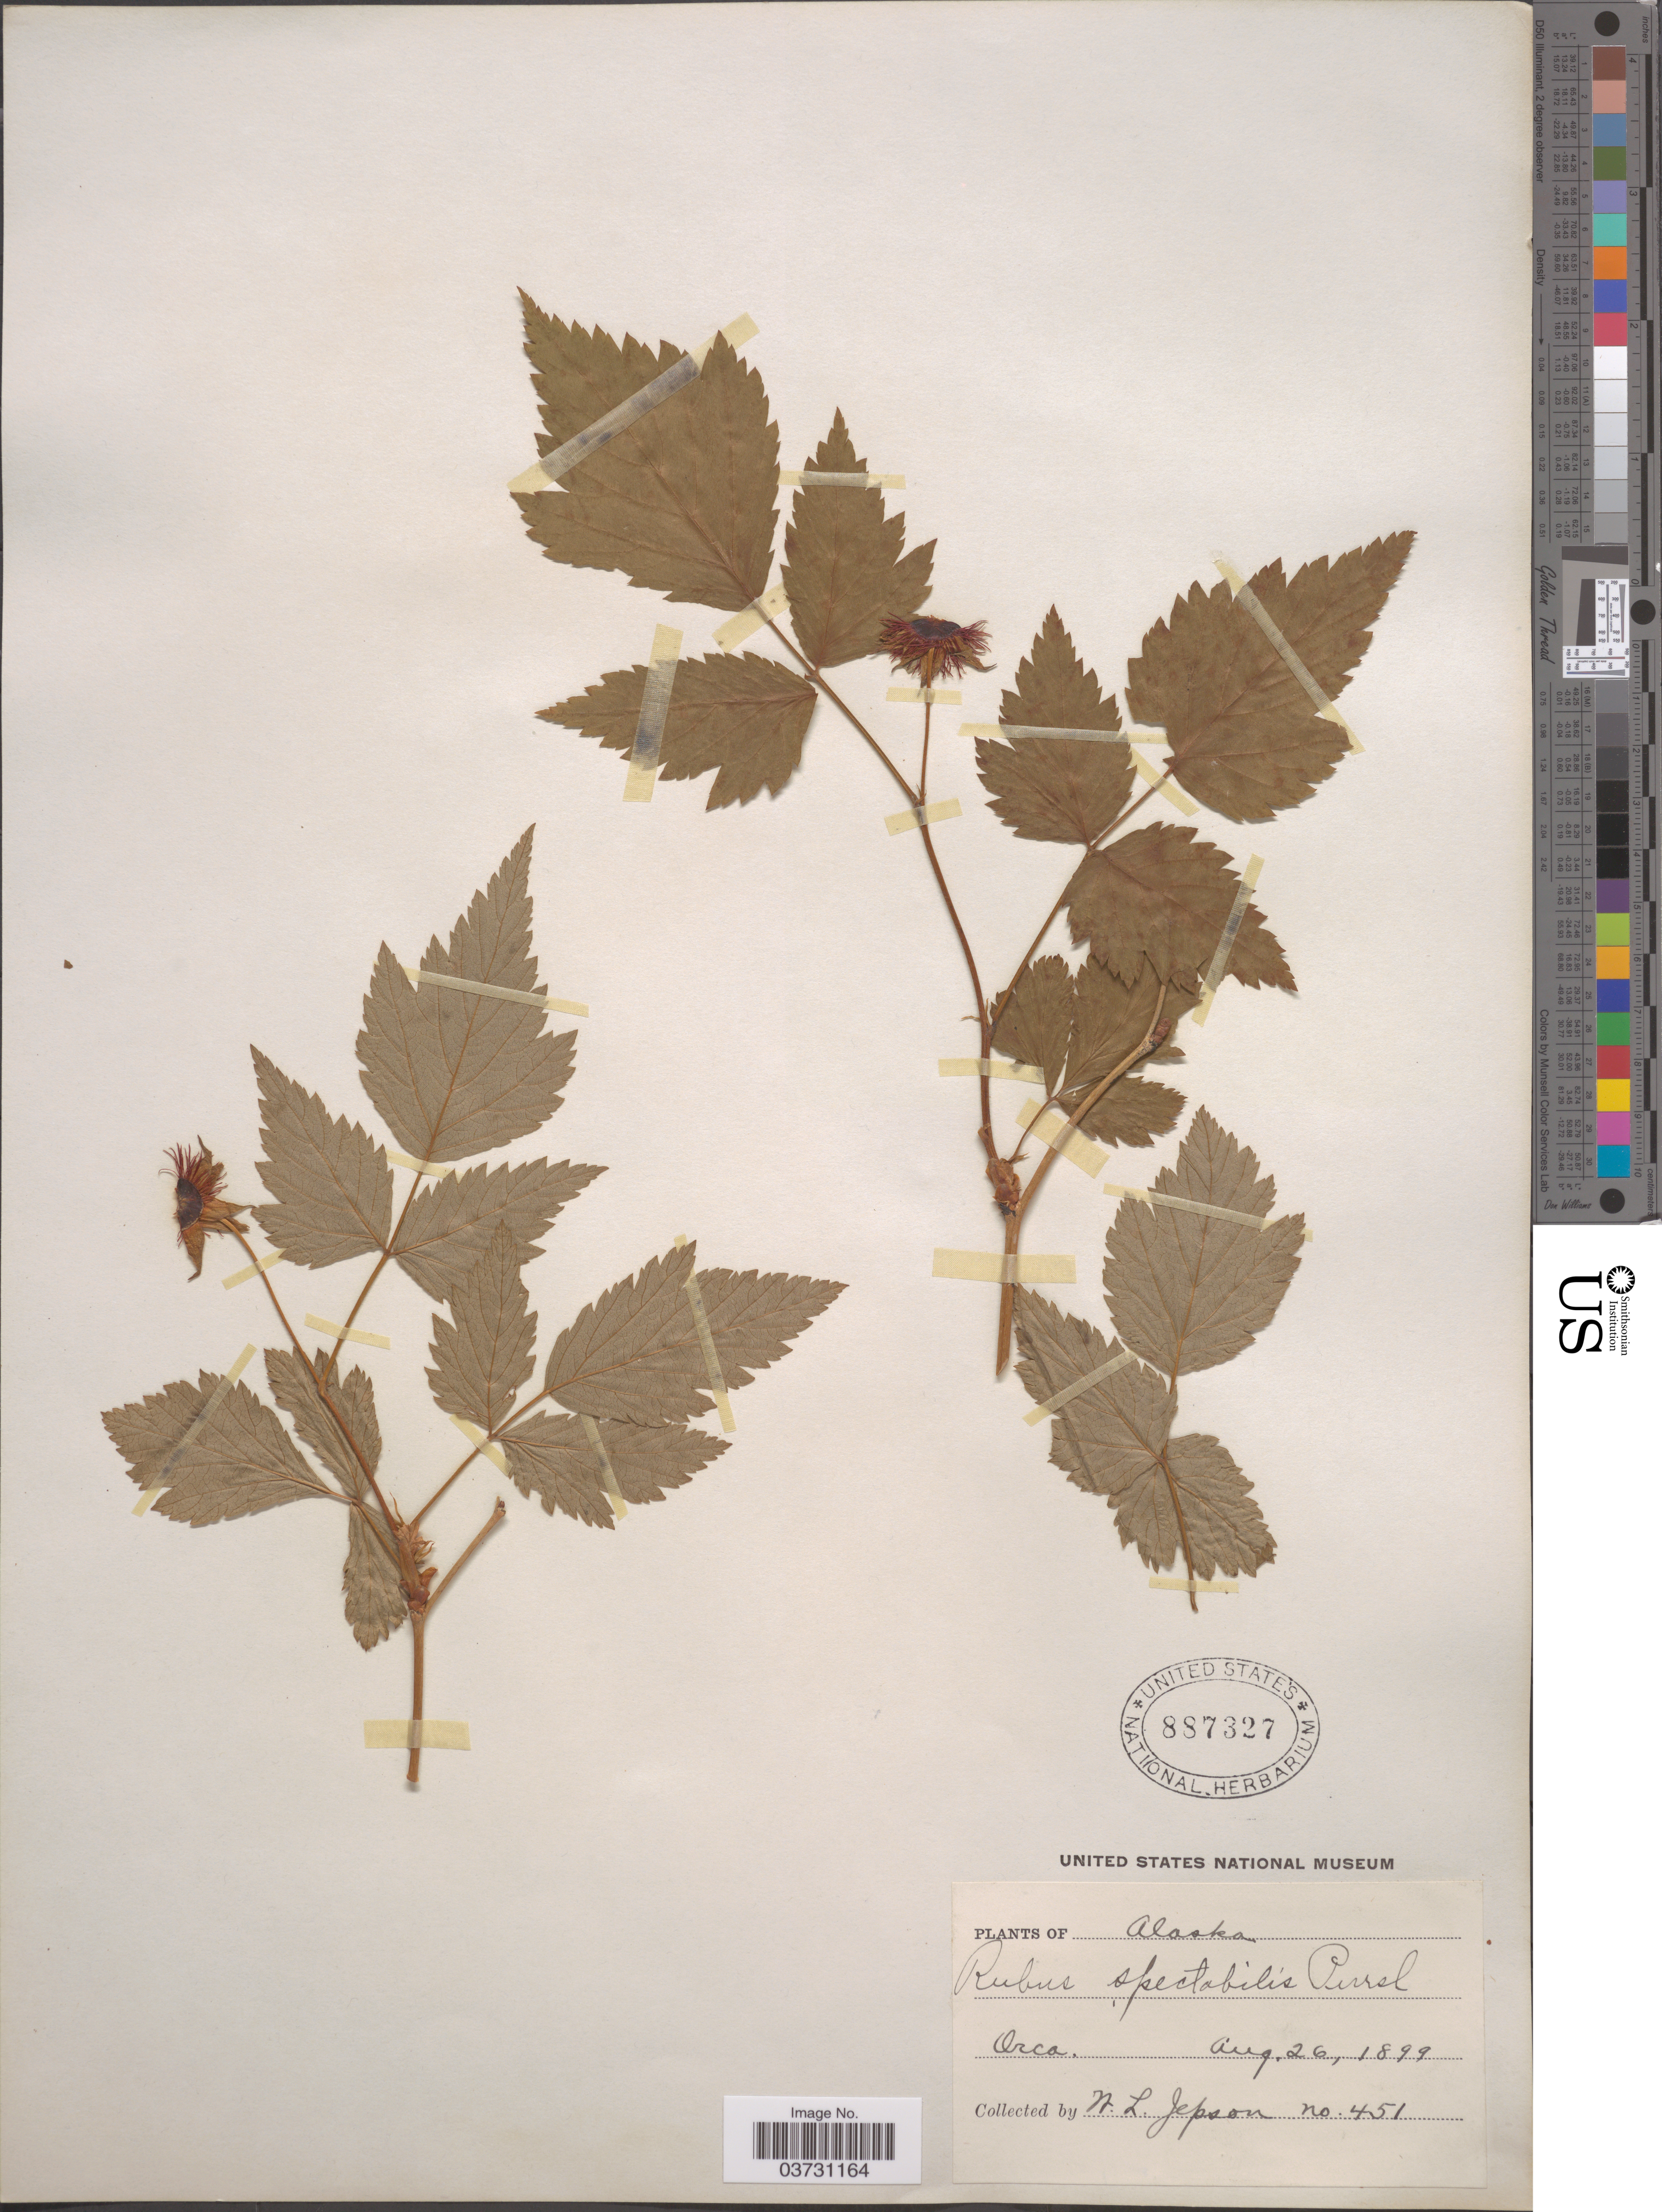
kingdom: Plantae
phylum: Tracheophyta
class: Magnoliopsida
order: Rosales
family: Rosaceae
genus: Rubus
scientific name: Rubus spectabilis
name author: Pursh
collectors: W. L. Jepson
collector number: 451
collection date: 1899-08-26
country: United States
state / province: Alaska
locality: Orca.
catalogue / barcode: US 887327